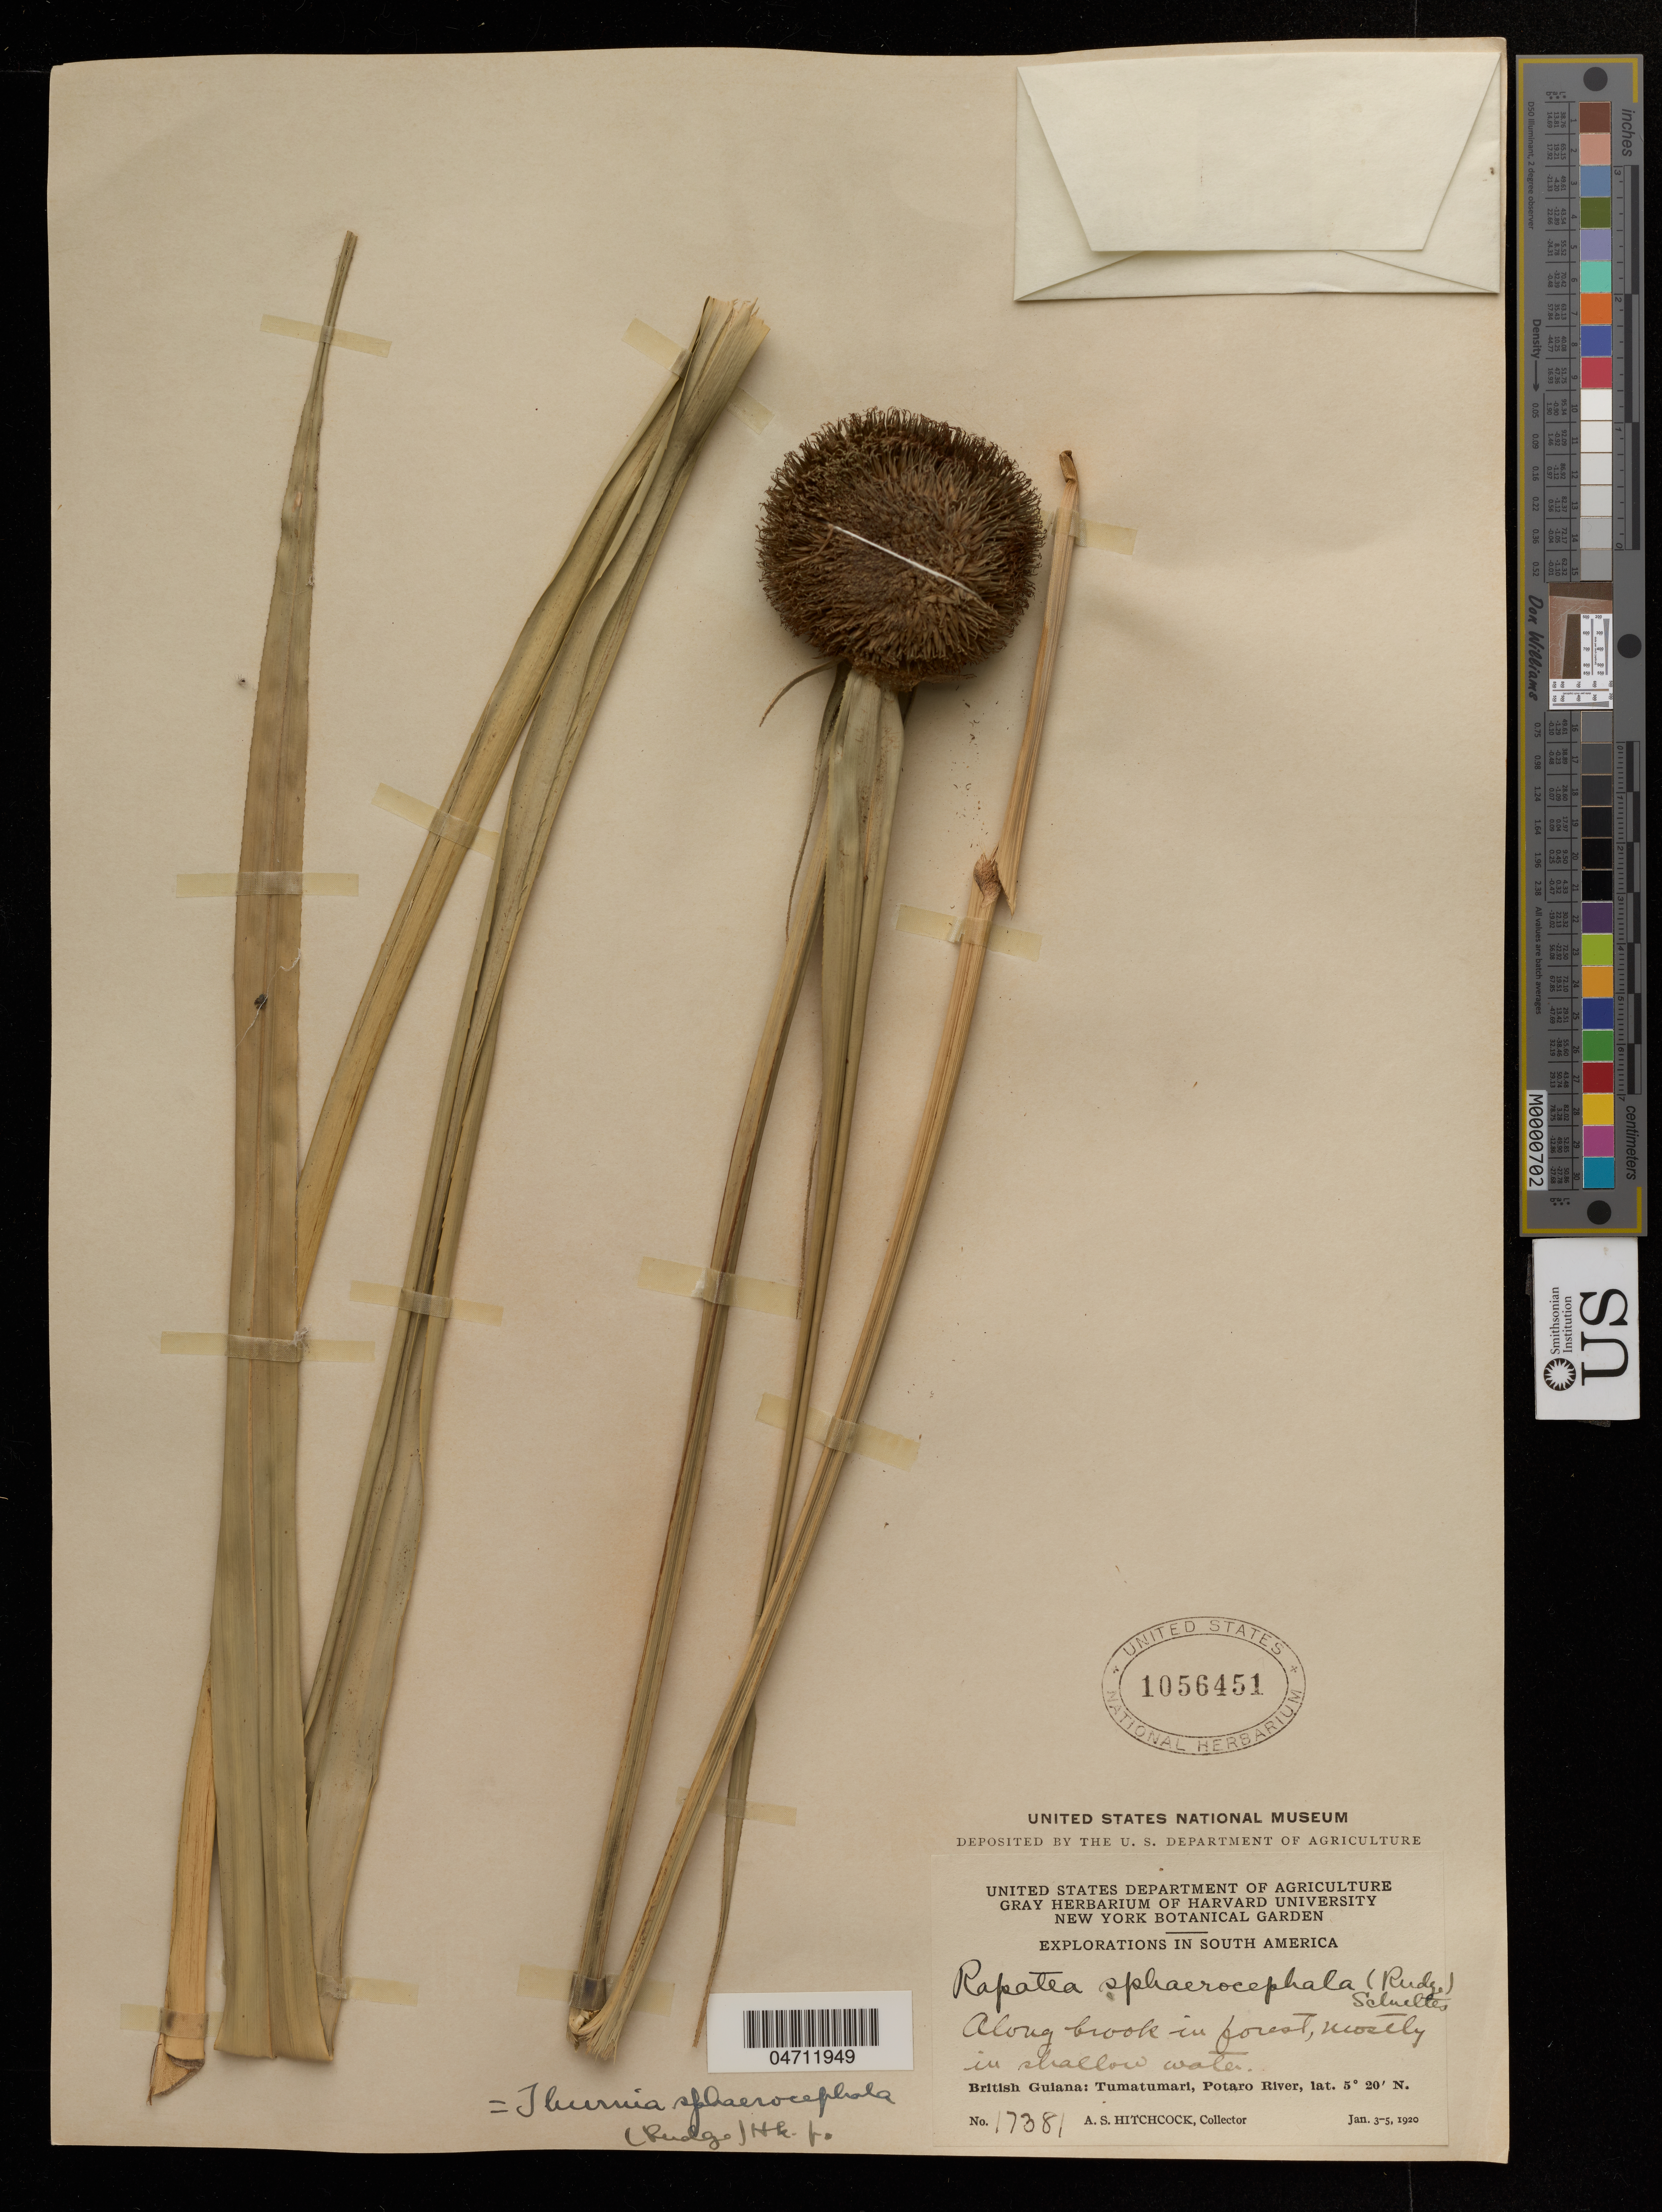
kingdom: Plantae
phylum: Tracheophyta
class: Liliopsida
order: Poales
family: Thurniaceae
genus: Thurnia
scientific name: Thurnia sphaerocephala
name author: (Rudge) Hook. f.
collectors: A. S. Hitchcock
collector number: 17381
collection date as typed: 03 Jan 1920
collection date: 1920-01-03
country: Guyana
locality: Potaro River, Tumatumari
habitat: Along brook in forest, mostly i shallow water.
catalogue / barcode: US 1056451